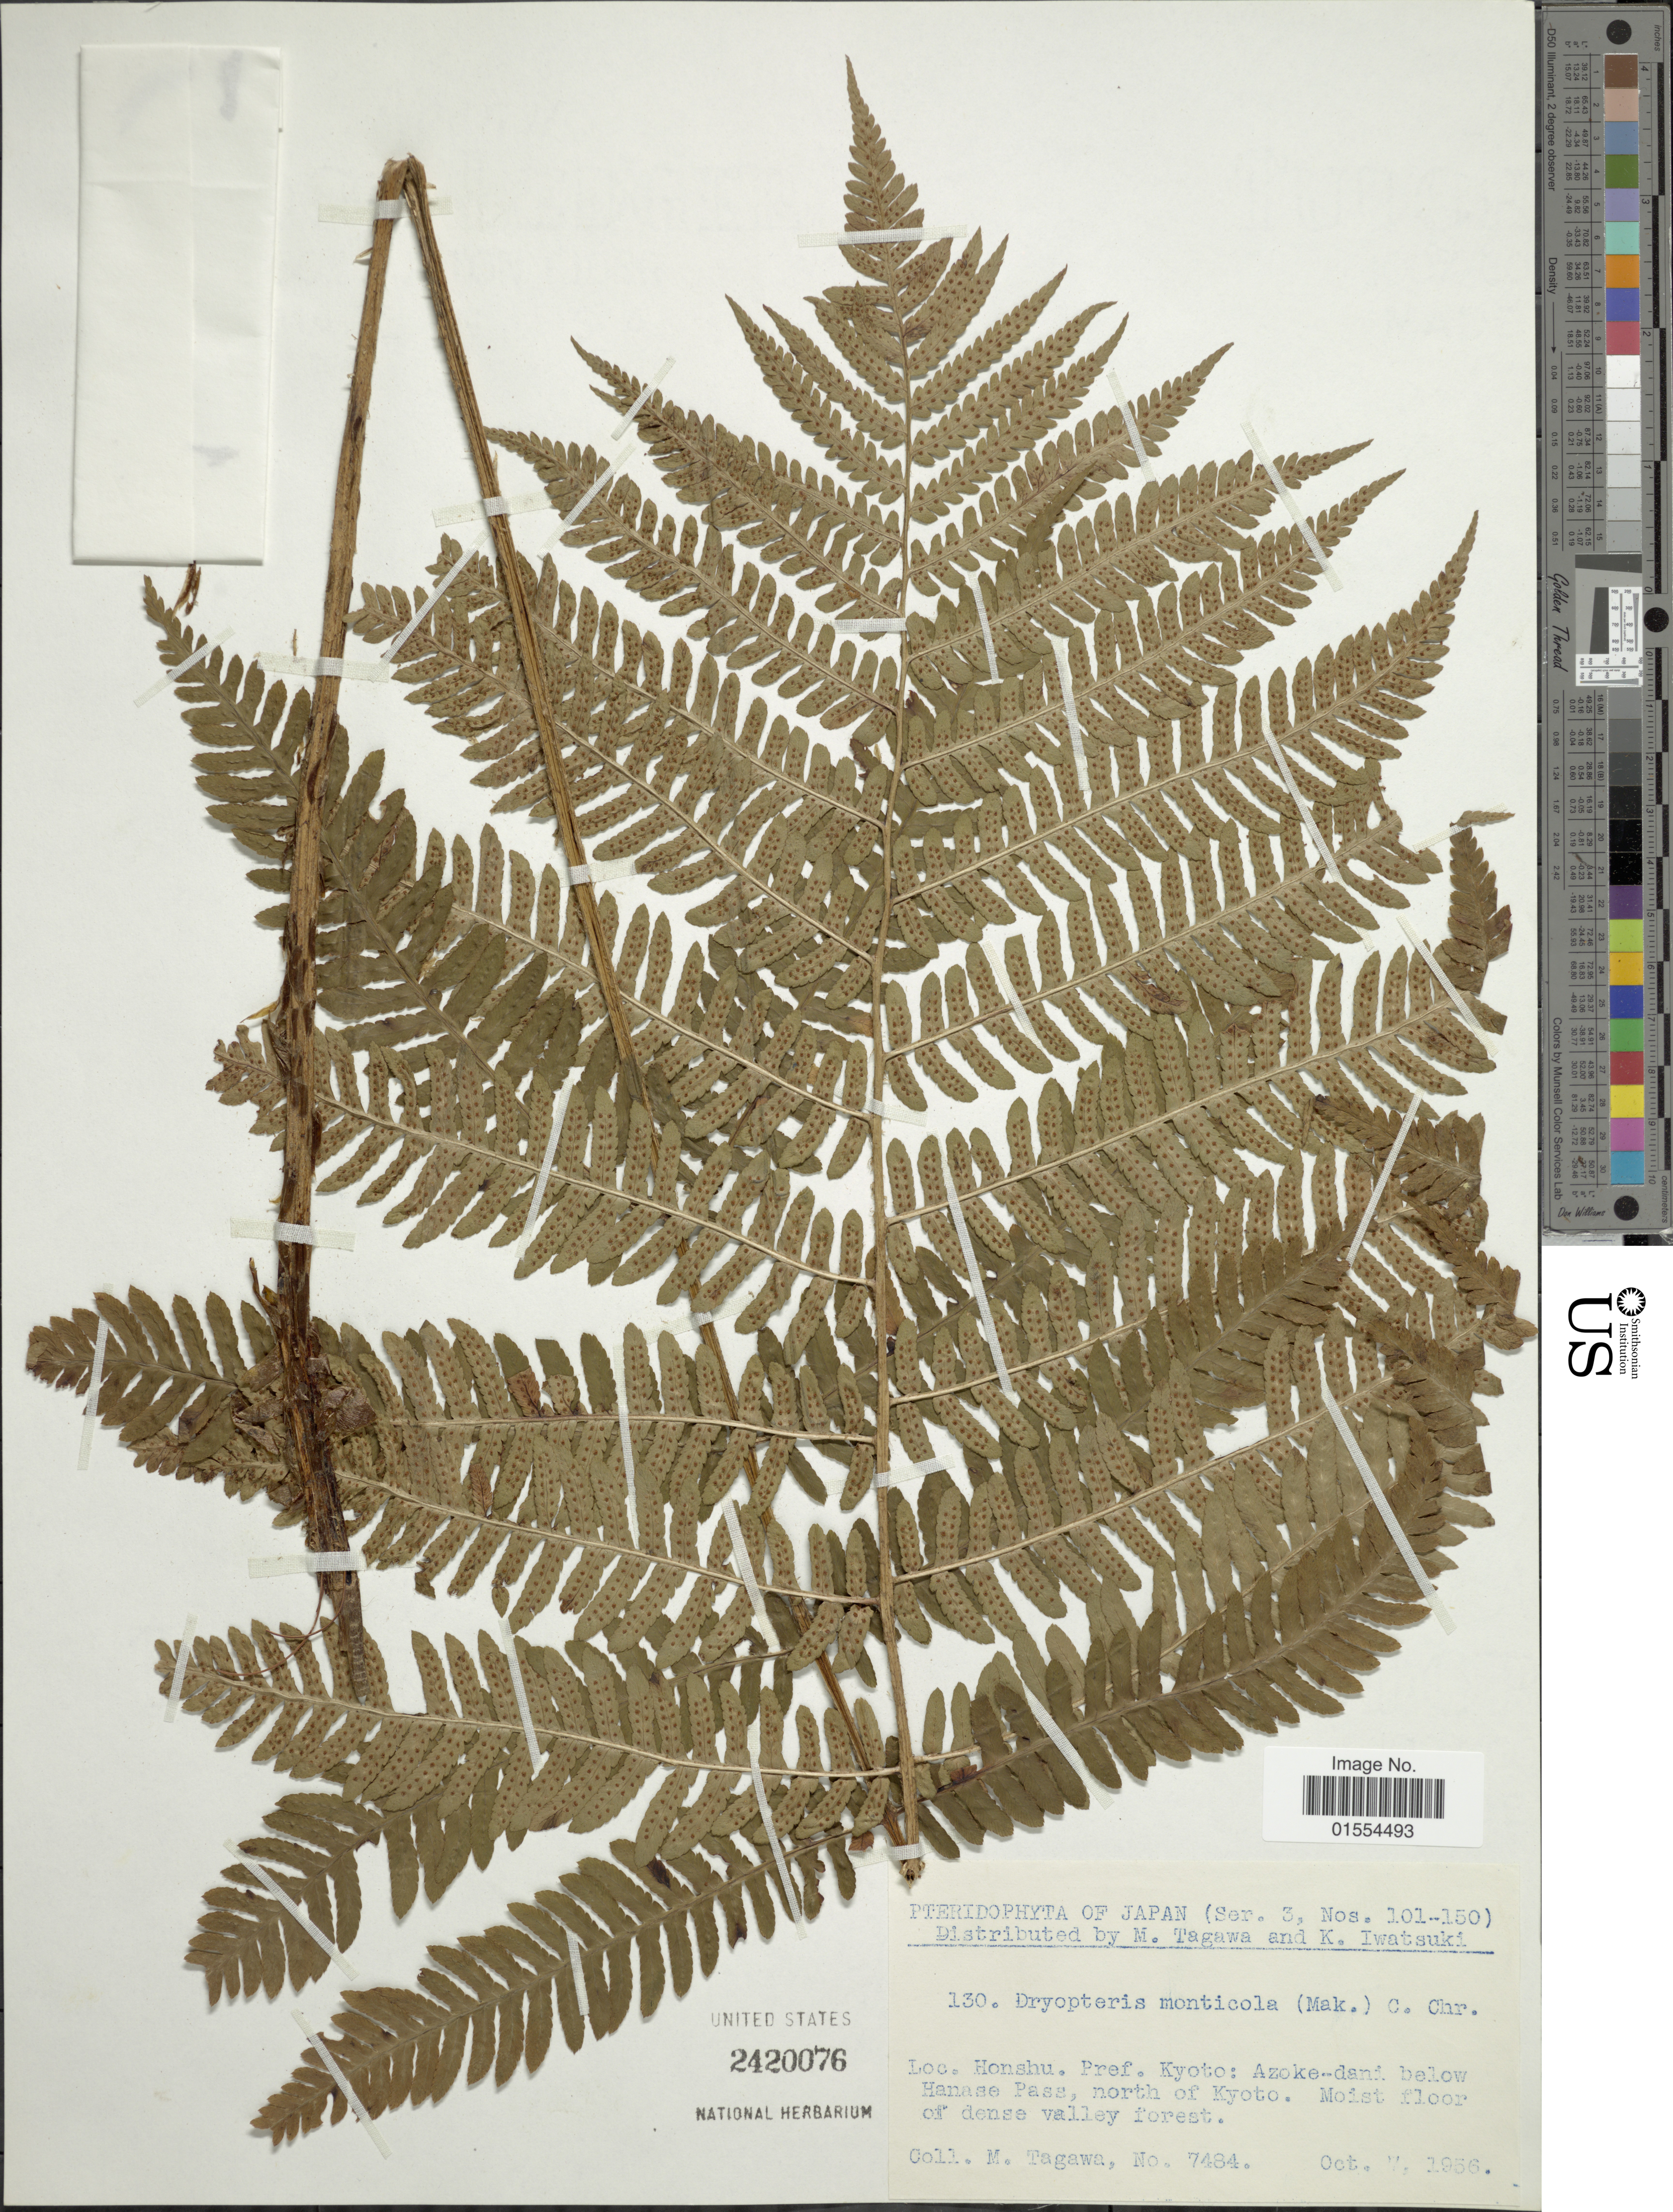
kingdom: Plantae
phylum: Tracheophyta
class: Polypodiopsida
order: Polypodiales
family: Dryopteridaceae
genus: Dryopteris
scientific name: Dryopteris monticola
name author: (Makino) C. Chr.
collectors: M. Tagawa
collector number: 7484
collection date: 1956-10-07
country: Japan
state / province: Kyoto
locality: Honshu. Pref. Kyoto: Azoke-dani below Hanase Pass, north of Kyoto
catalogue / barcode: US 2420076